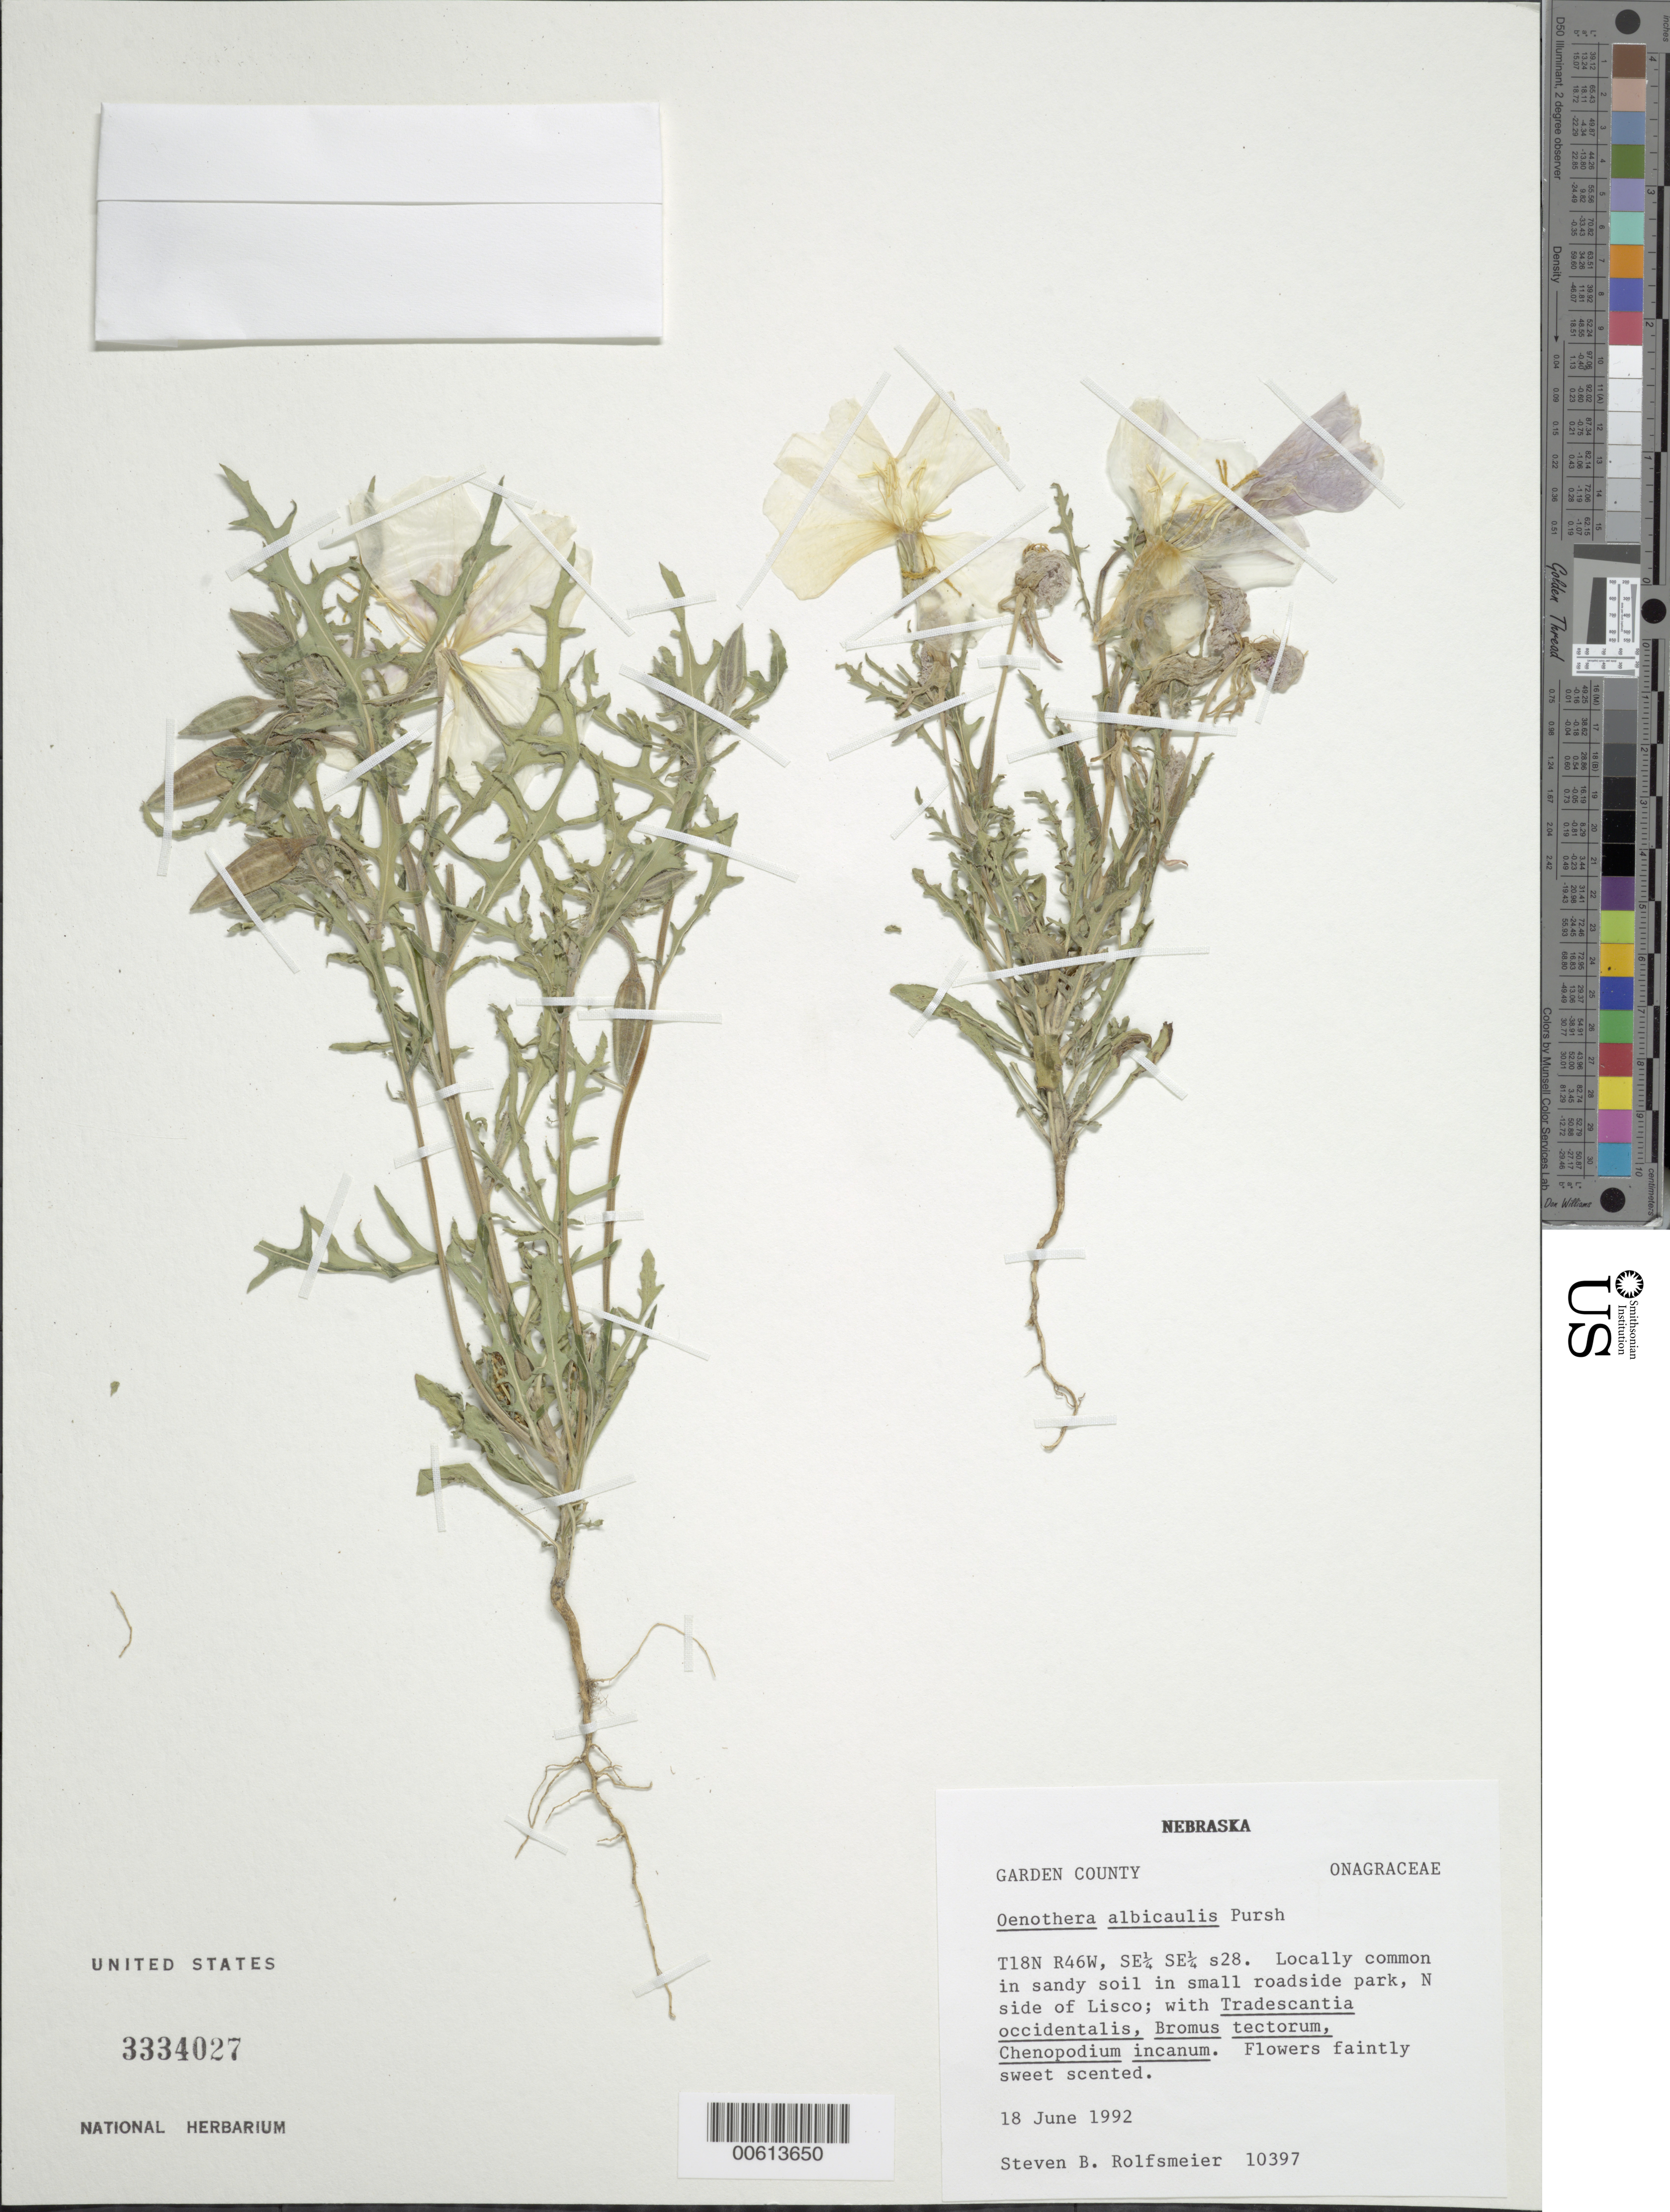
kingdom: Plantae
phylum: Tracheophyta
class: Magnoliopsida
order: Myrtales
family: Onagraceae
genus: Oenothera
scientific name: Oenothera albicaulis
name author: Pursh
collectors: S. Rolfsmeier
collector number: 10397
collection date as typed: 18 Jun 1992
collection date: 1992-06-18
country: United States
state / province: Nebraska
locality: T18N R46W, SE1/4 SE1/4 S28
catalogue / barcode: US 3334027